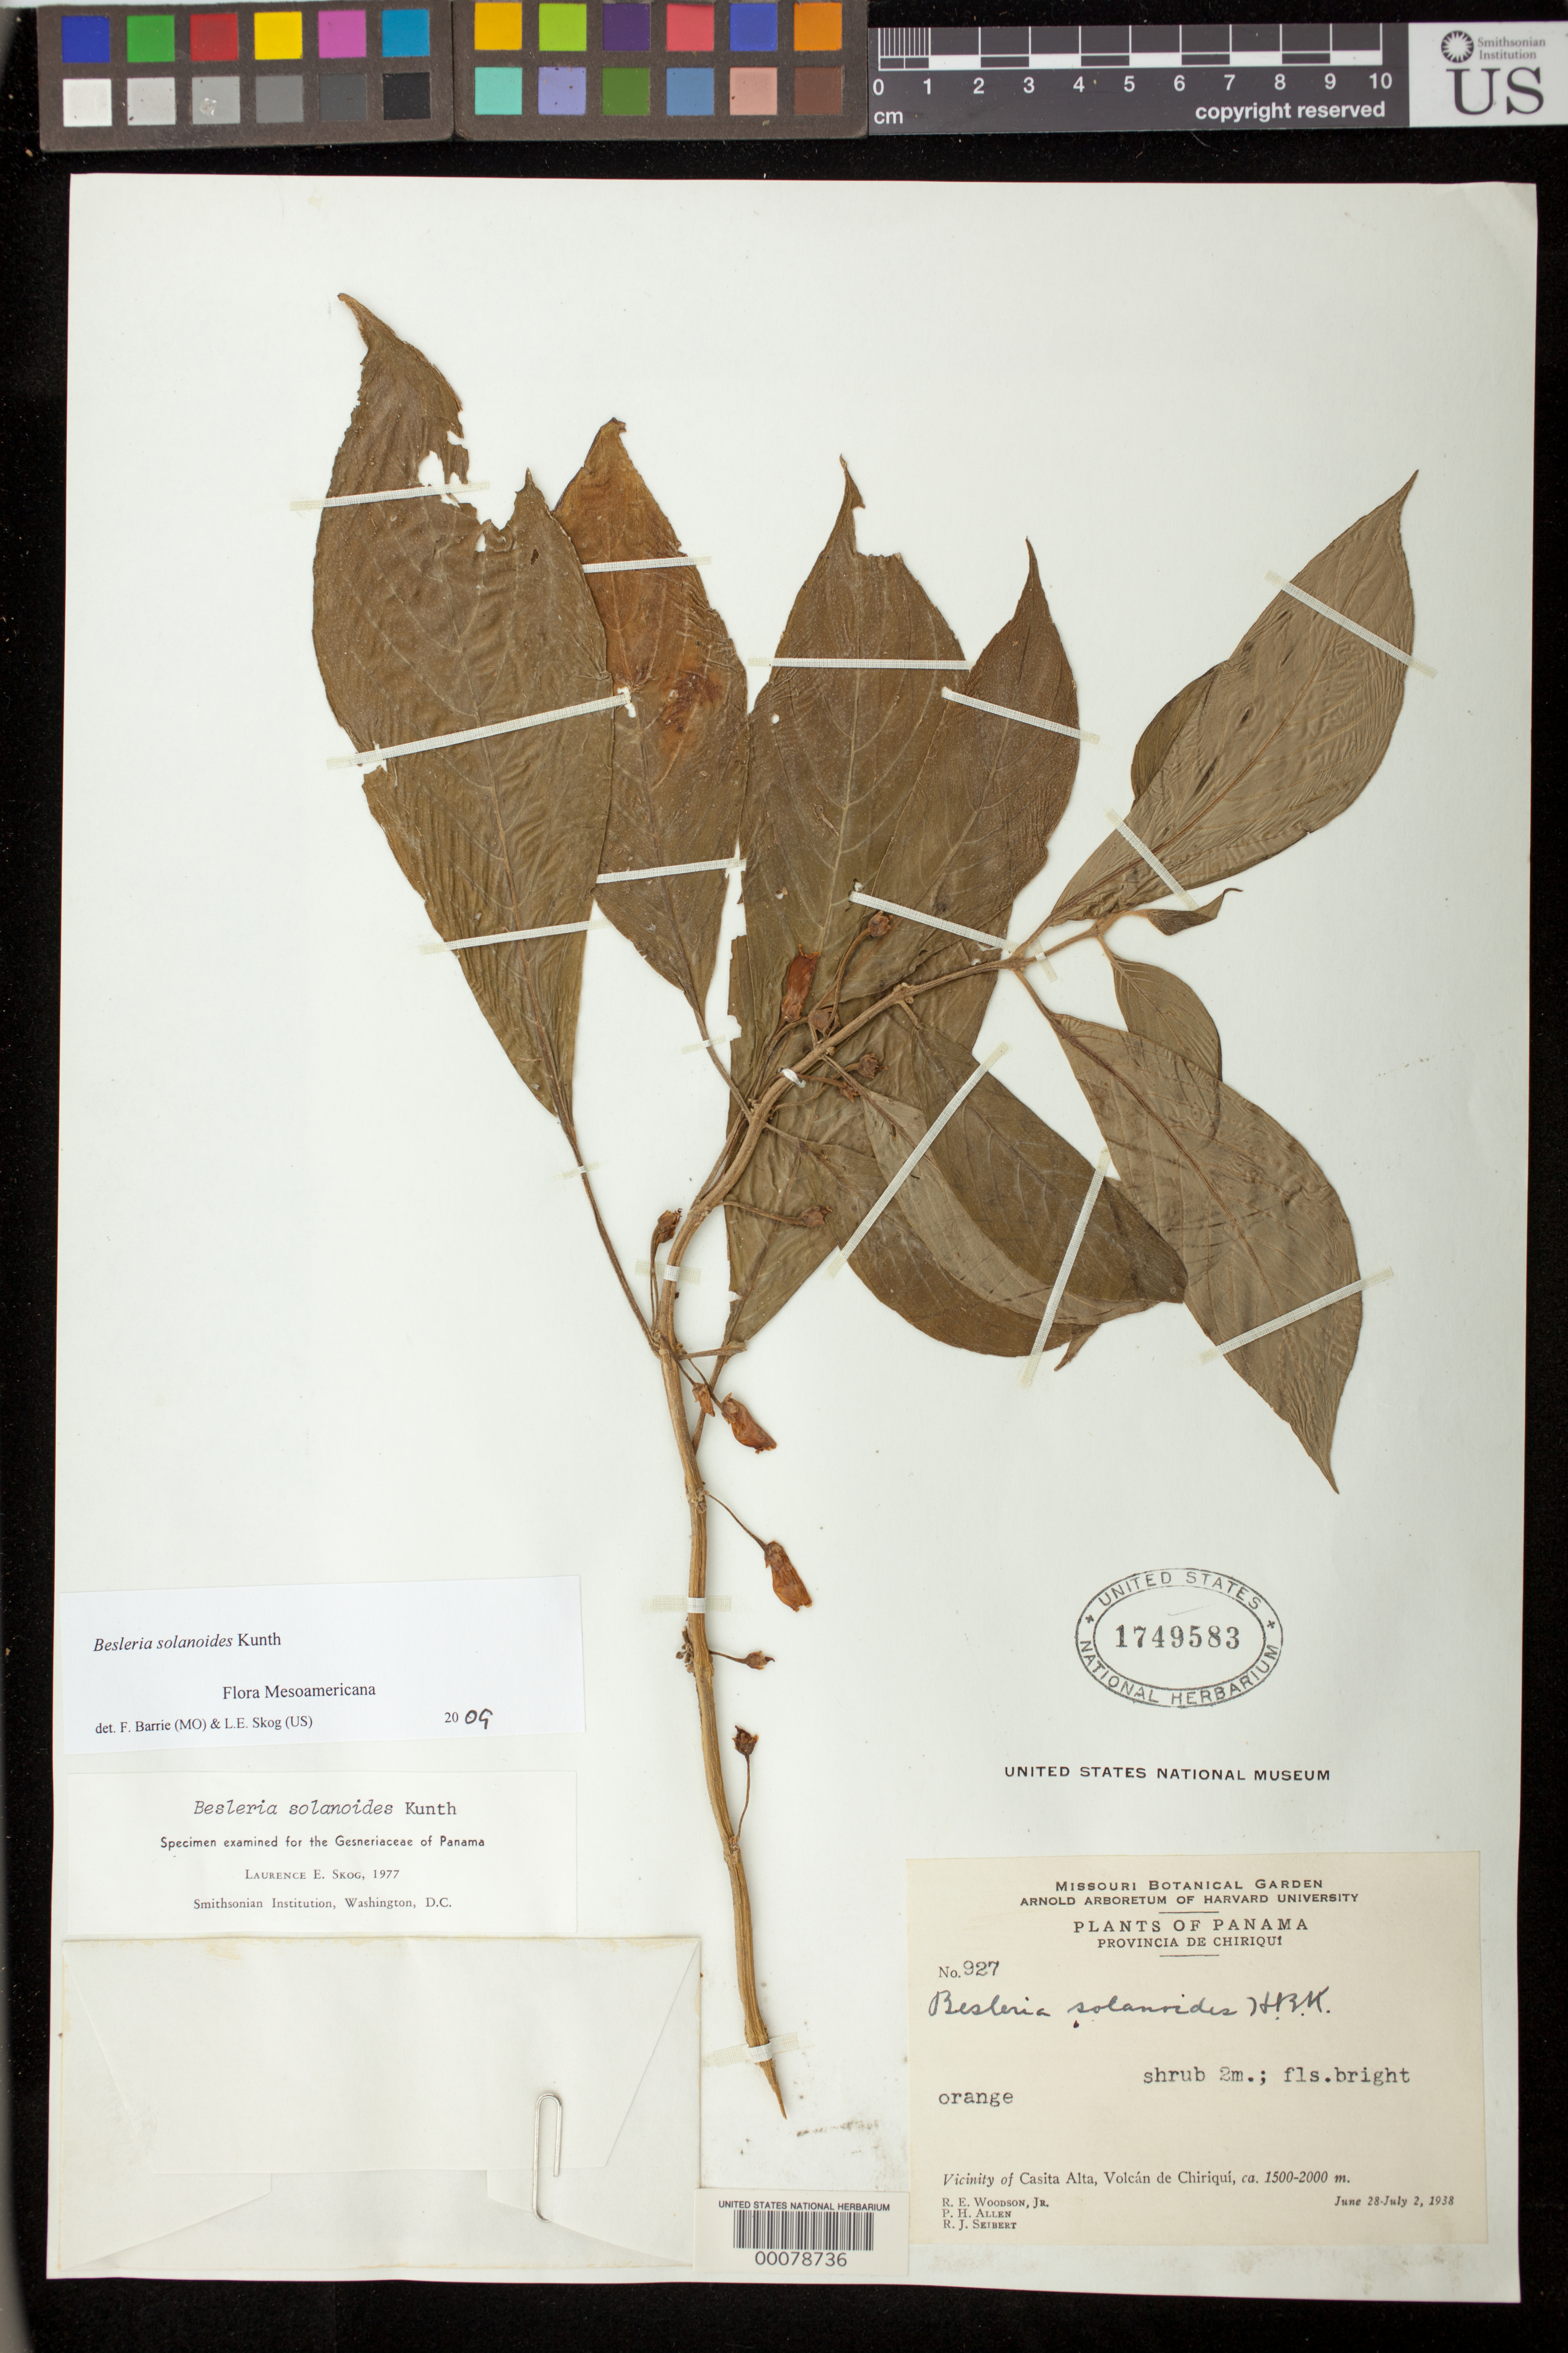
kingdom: Plantae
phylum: Tracheophyta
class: Magnoliopsida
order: Lamiales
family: Gesneriaceae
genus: Besleria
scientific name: Besleria solanoides var. solanoides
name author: Kunth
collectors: R. E. Woodson, P. H. Allen & R. J. Seibert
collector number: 927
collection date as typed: Jun-Jul 1938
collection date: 1938-06/1938-07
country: Panama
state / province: Chiriquí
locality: Vicinity of Casita Alta, Volcan de Chiriqui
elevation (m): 1500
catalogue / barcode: US 1749583